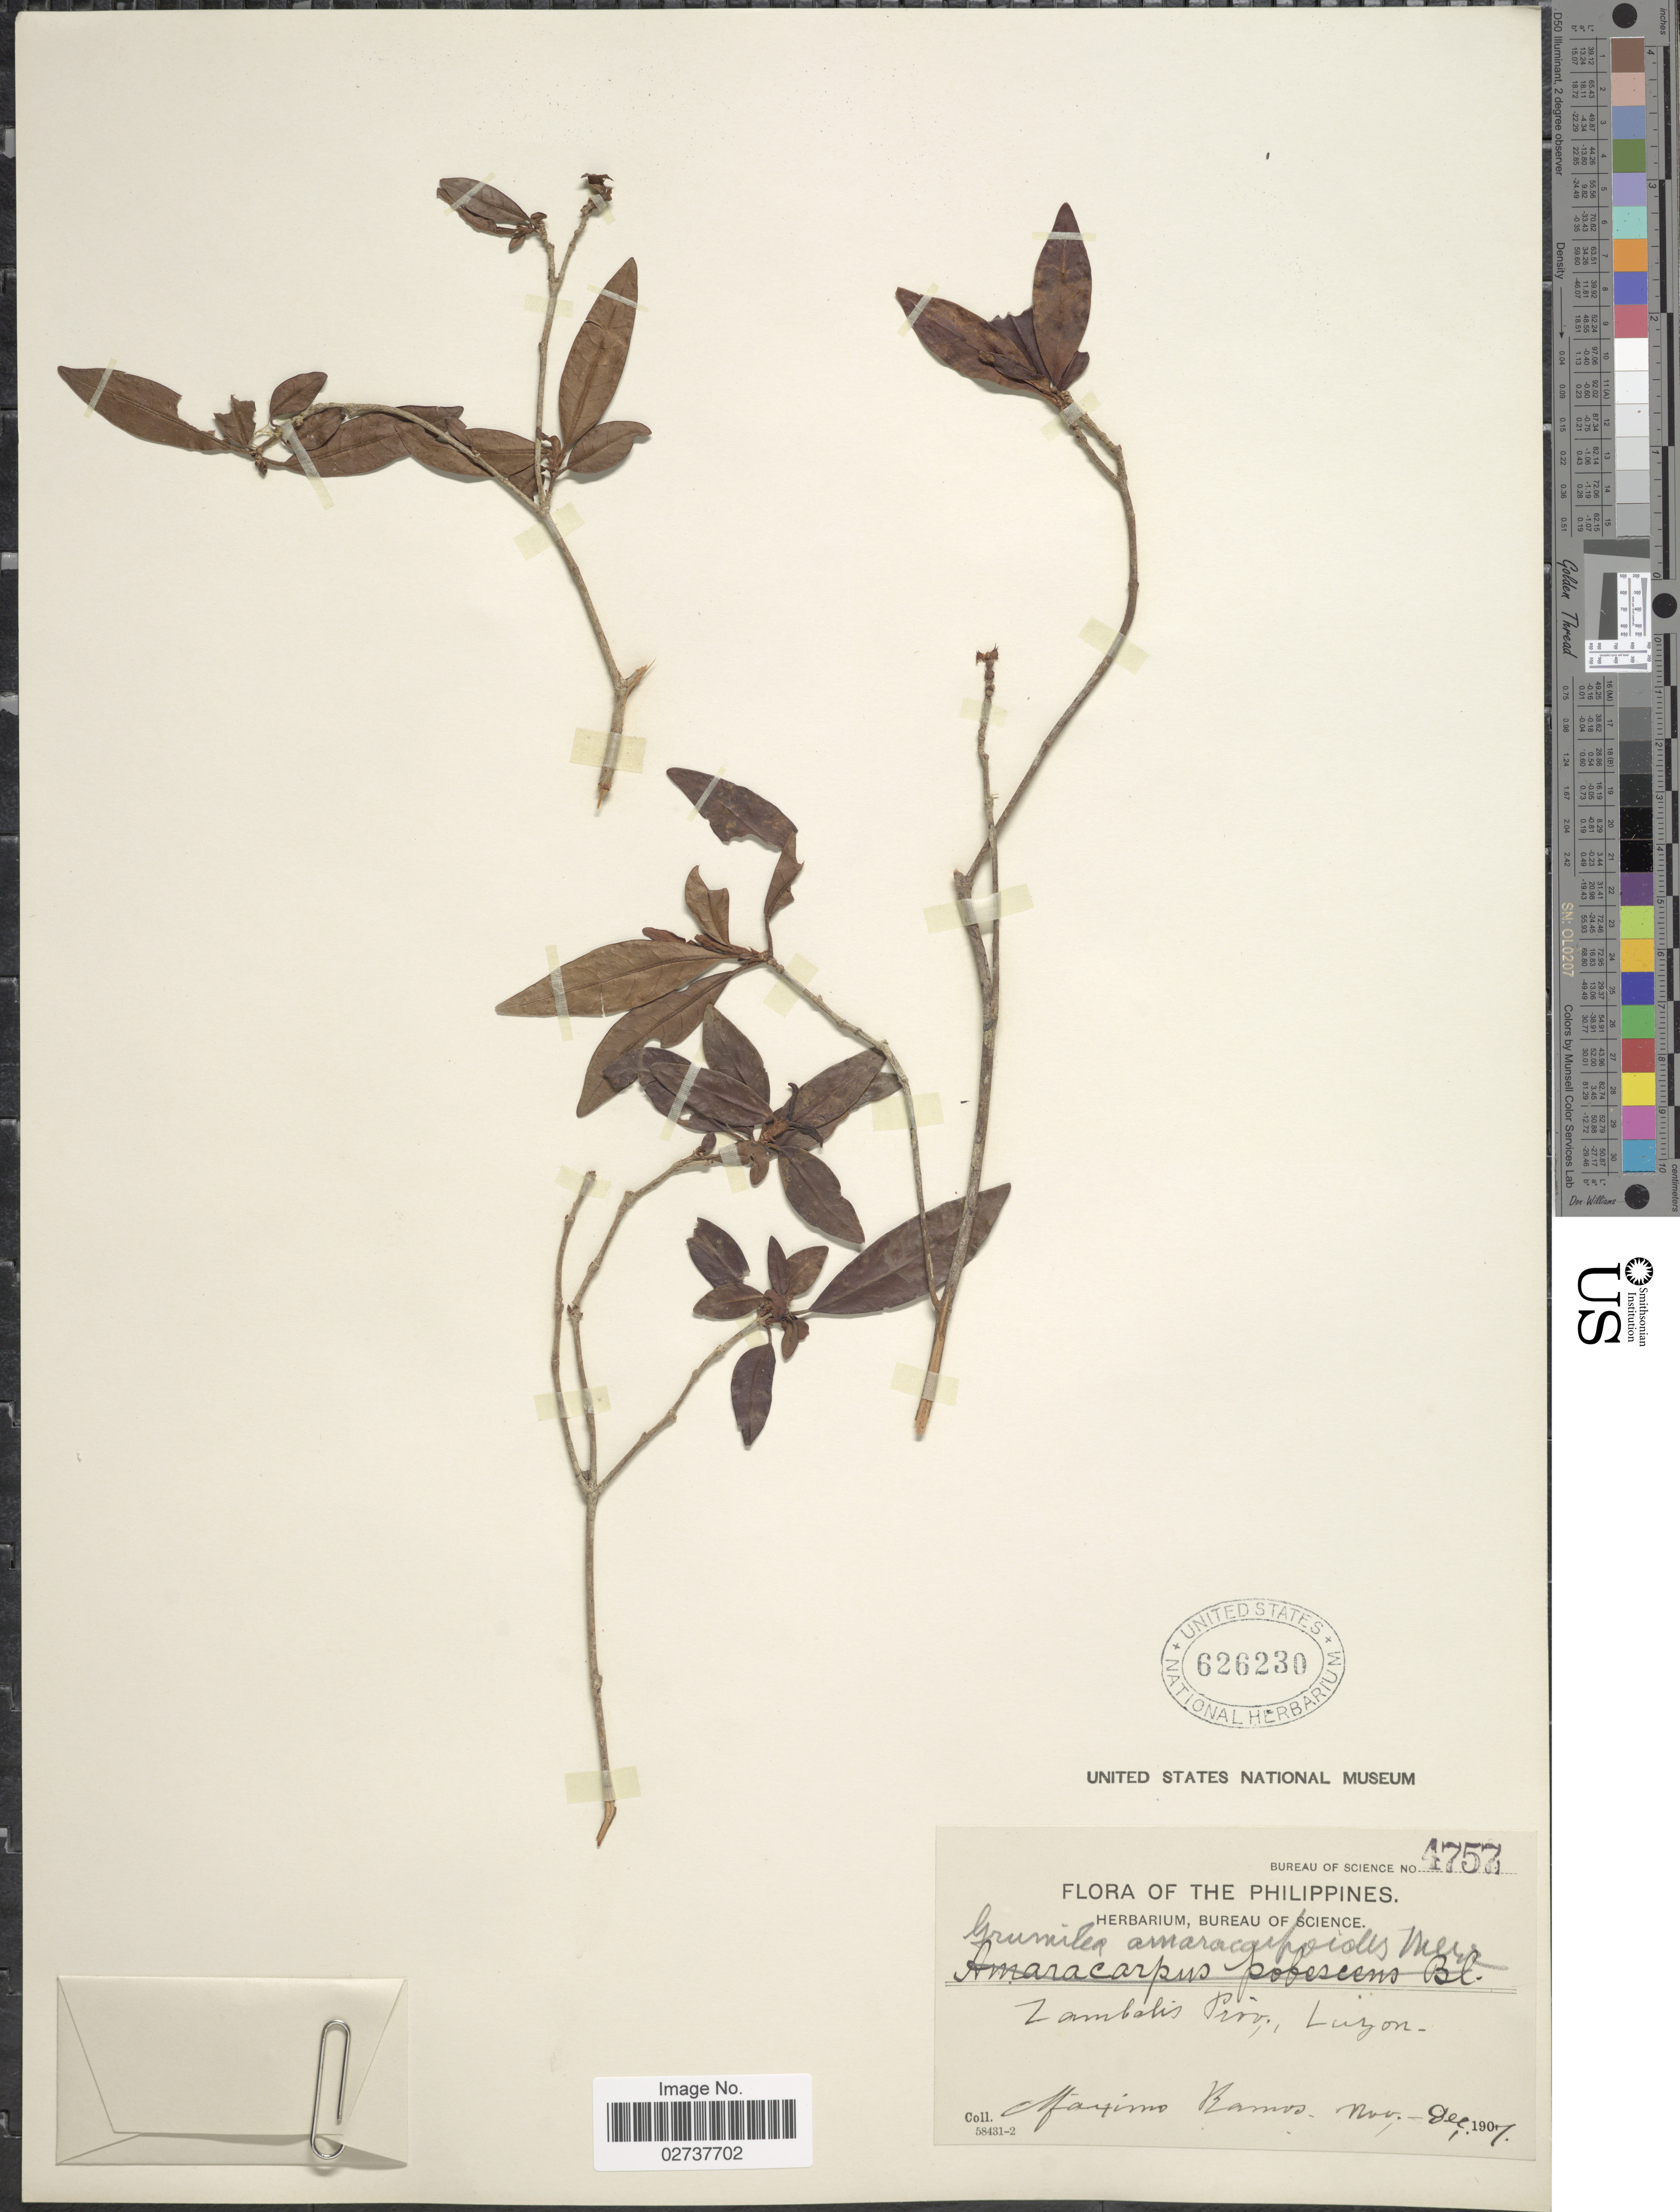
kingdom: Plantae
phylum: Tracheophyta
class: Magnoliopsida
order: Gentianales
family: Rubiaceae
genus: Psychotria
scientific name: Psychotria amaracarpoides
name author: (Merr.) Merr.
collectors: M. Ramos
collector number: Bureau of Science 4757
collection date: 1907-11/1907-12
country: Philippines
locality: Zambales Prov., Luzon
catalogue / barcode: US 626230